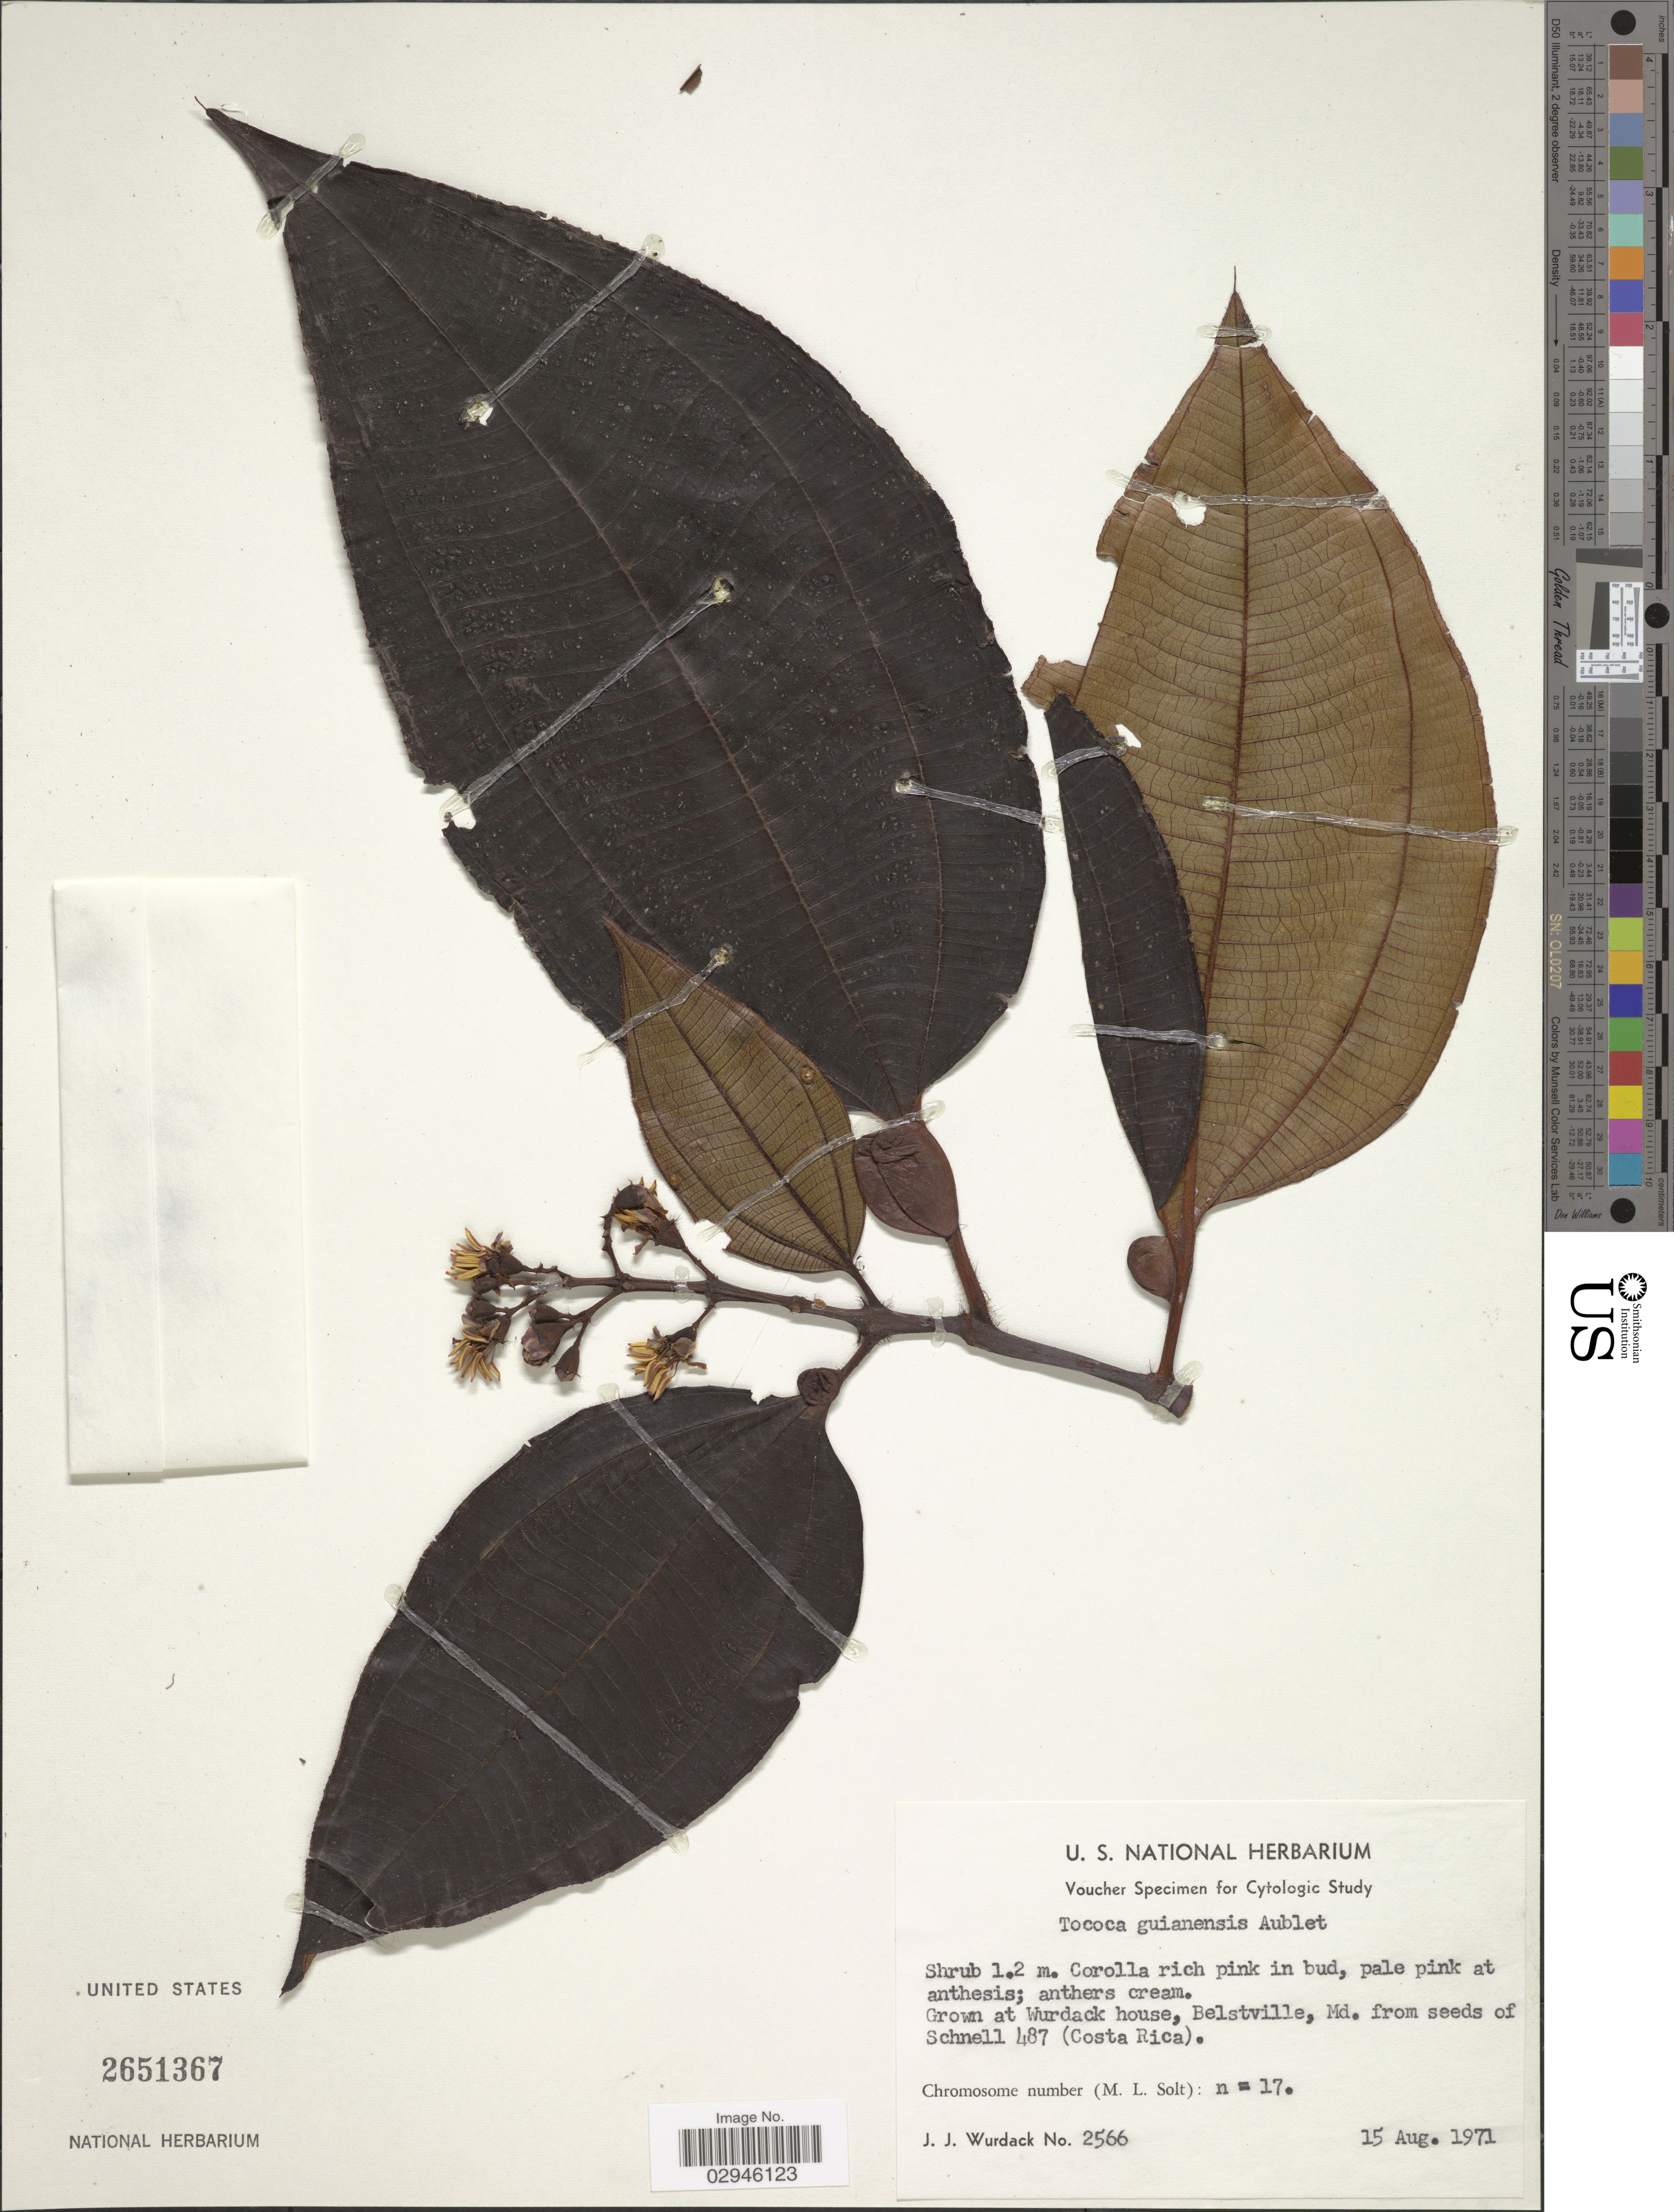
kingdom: Plantae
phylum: Tracheophyta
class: Magnoliopsida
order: Myrtales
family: Melastomataceae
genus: Tococa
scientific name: Tococa guianensis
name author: Aubl.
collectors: J. J. Wurdack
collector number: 2566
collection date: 1971-08-15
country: United States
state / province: Maryland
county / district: Prince George's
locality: Wurdack house, Beltsville, Md.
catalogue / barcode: US 2651367